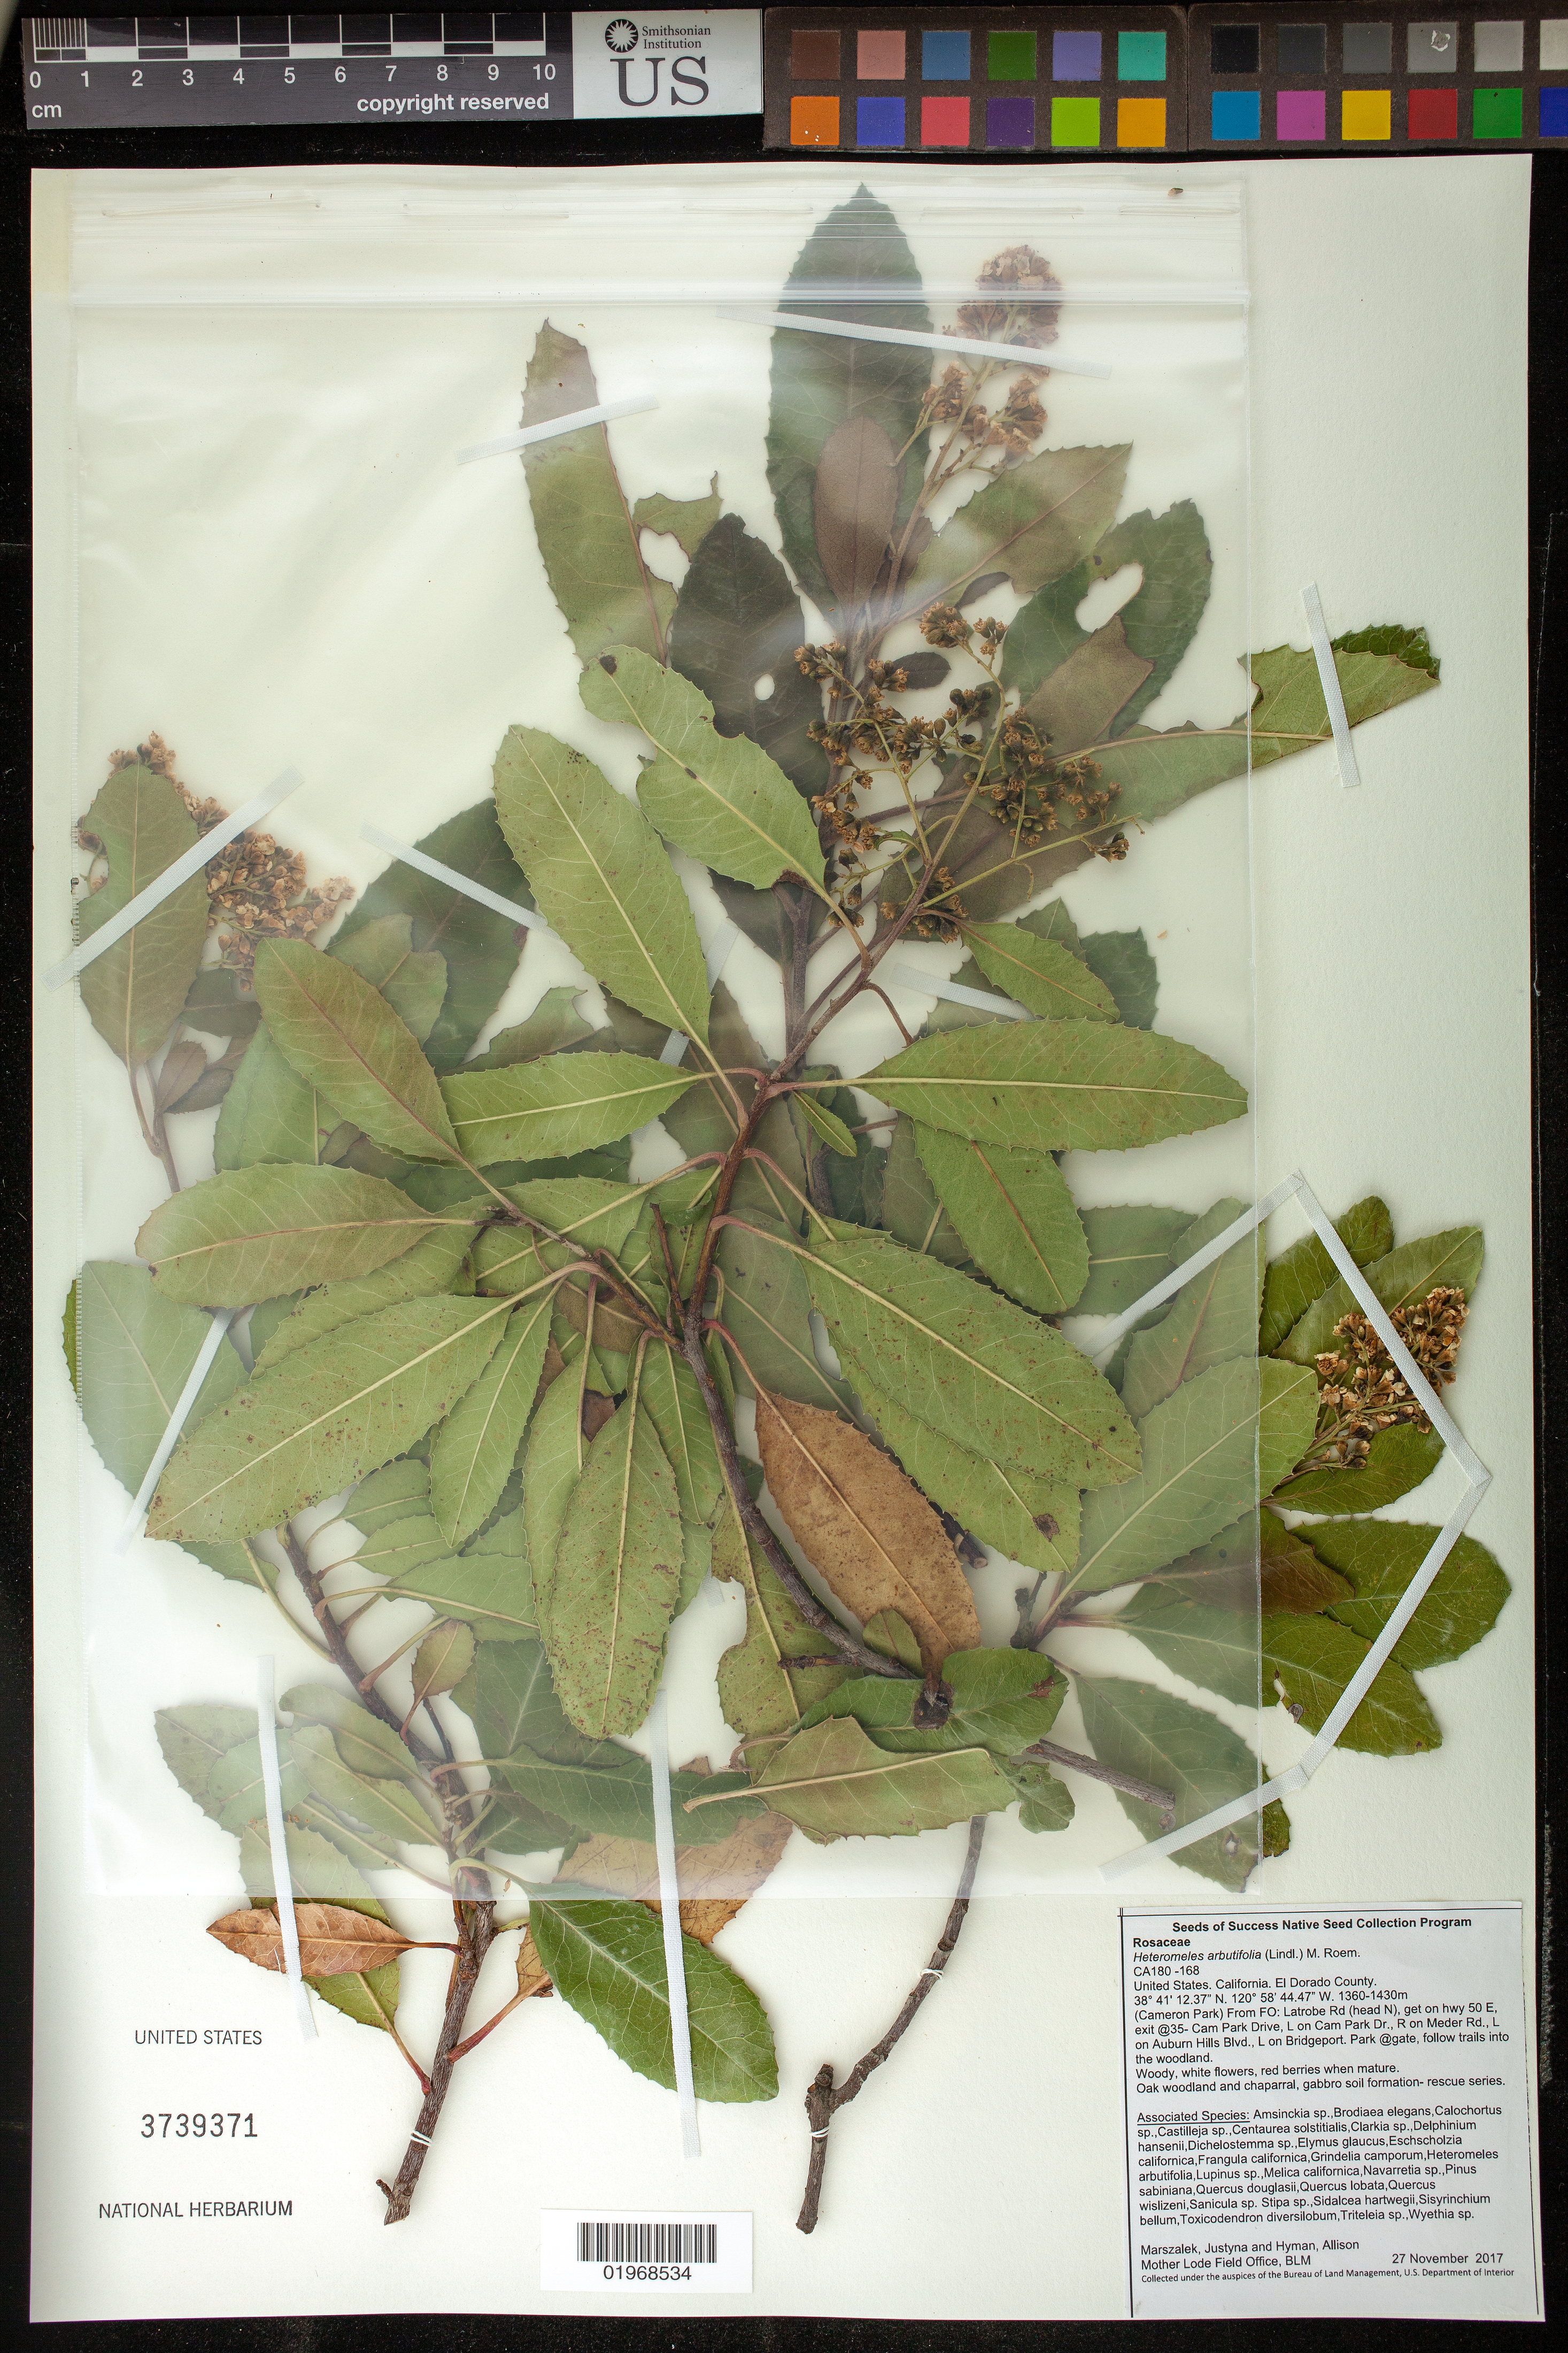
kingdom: Plantae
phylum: Tracheophyta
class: Magnoliopsida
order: Rosales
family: Rosaceae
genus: Heteromeles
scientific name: Heteromeles arbutifolia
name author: (Lindl.) Roemer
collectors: J. Marszalek & A. Hyman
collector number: CA180-168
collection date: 2017-11-27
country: United States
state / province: California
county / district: El Dorado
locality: Cameron Park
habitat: woodland, gabbro soil formation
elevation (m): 1360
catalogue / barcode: US 3739371